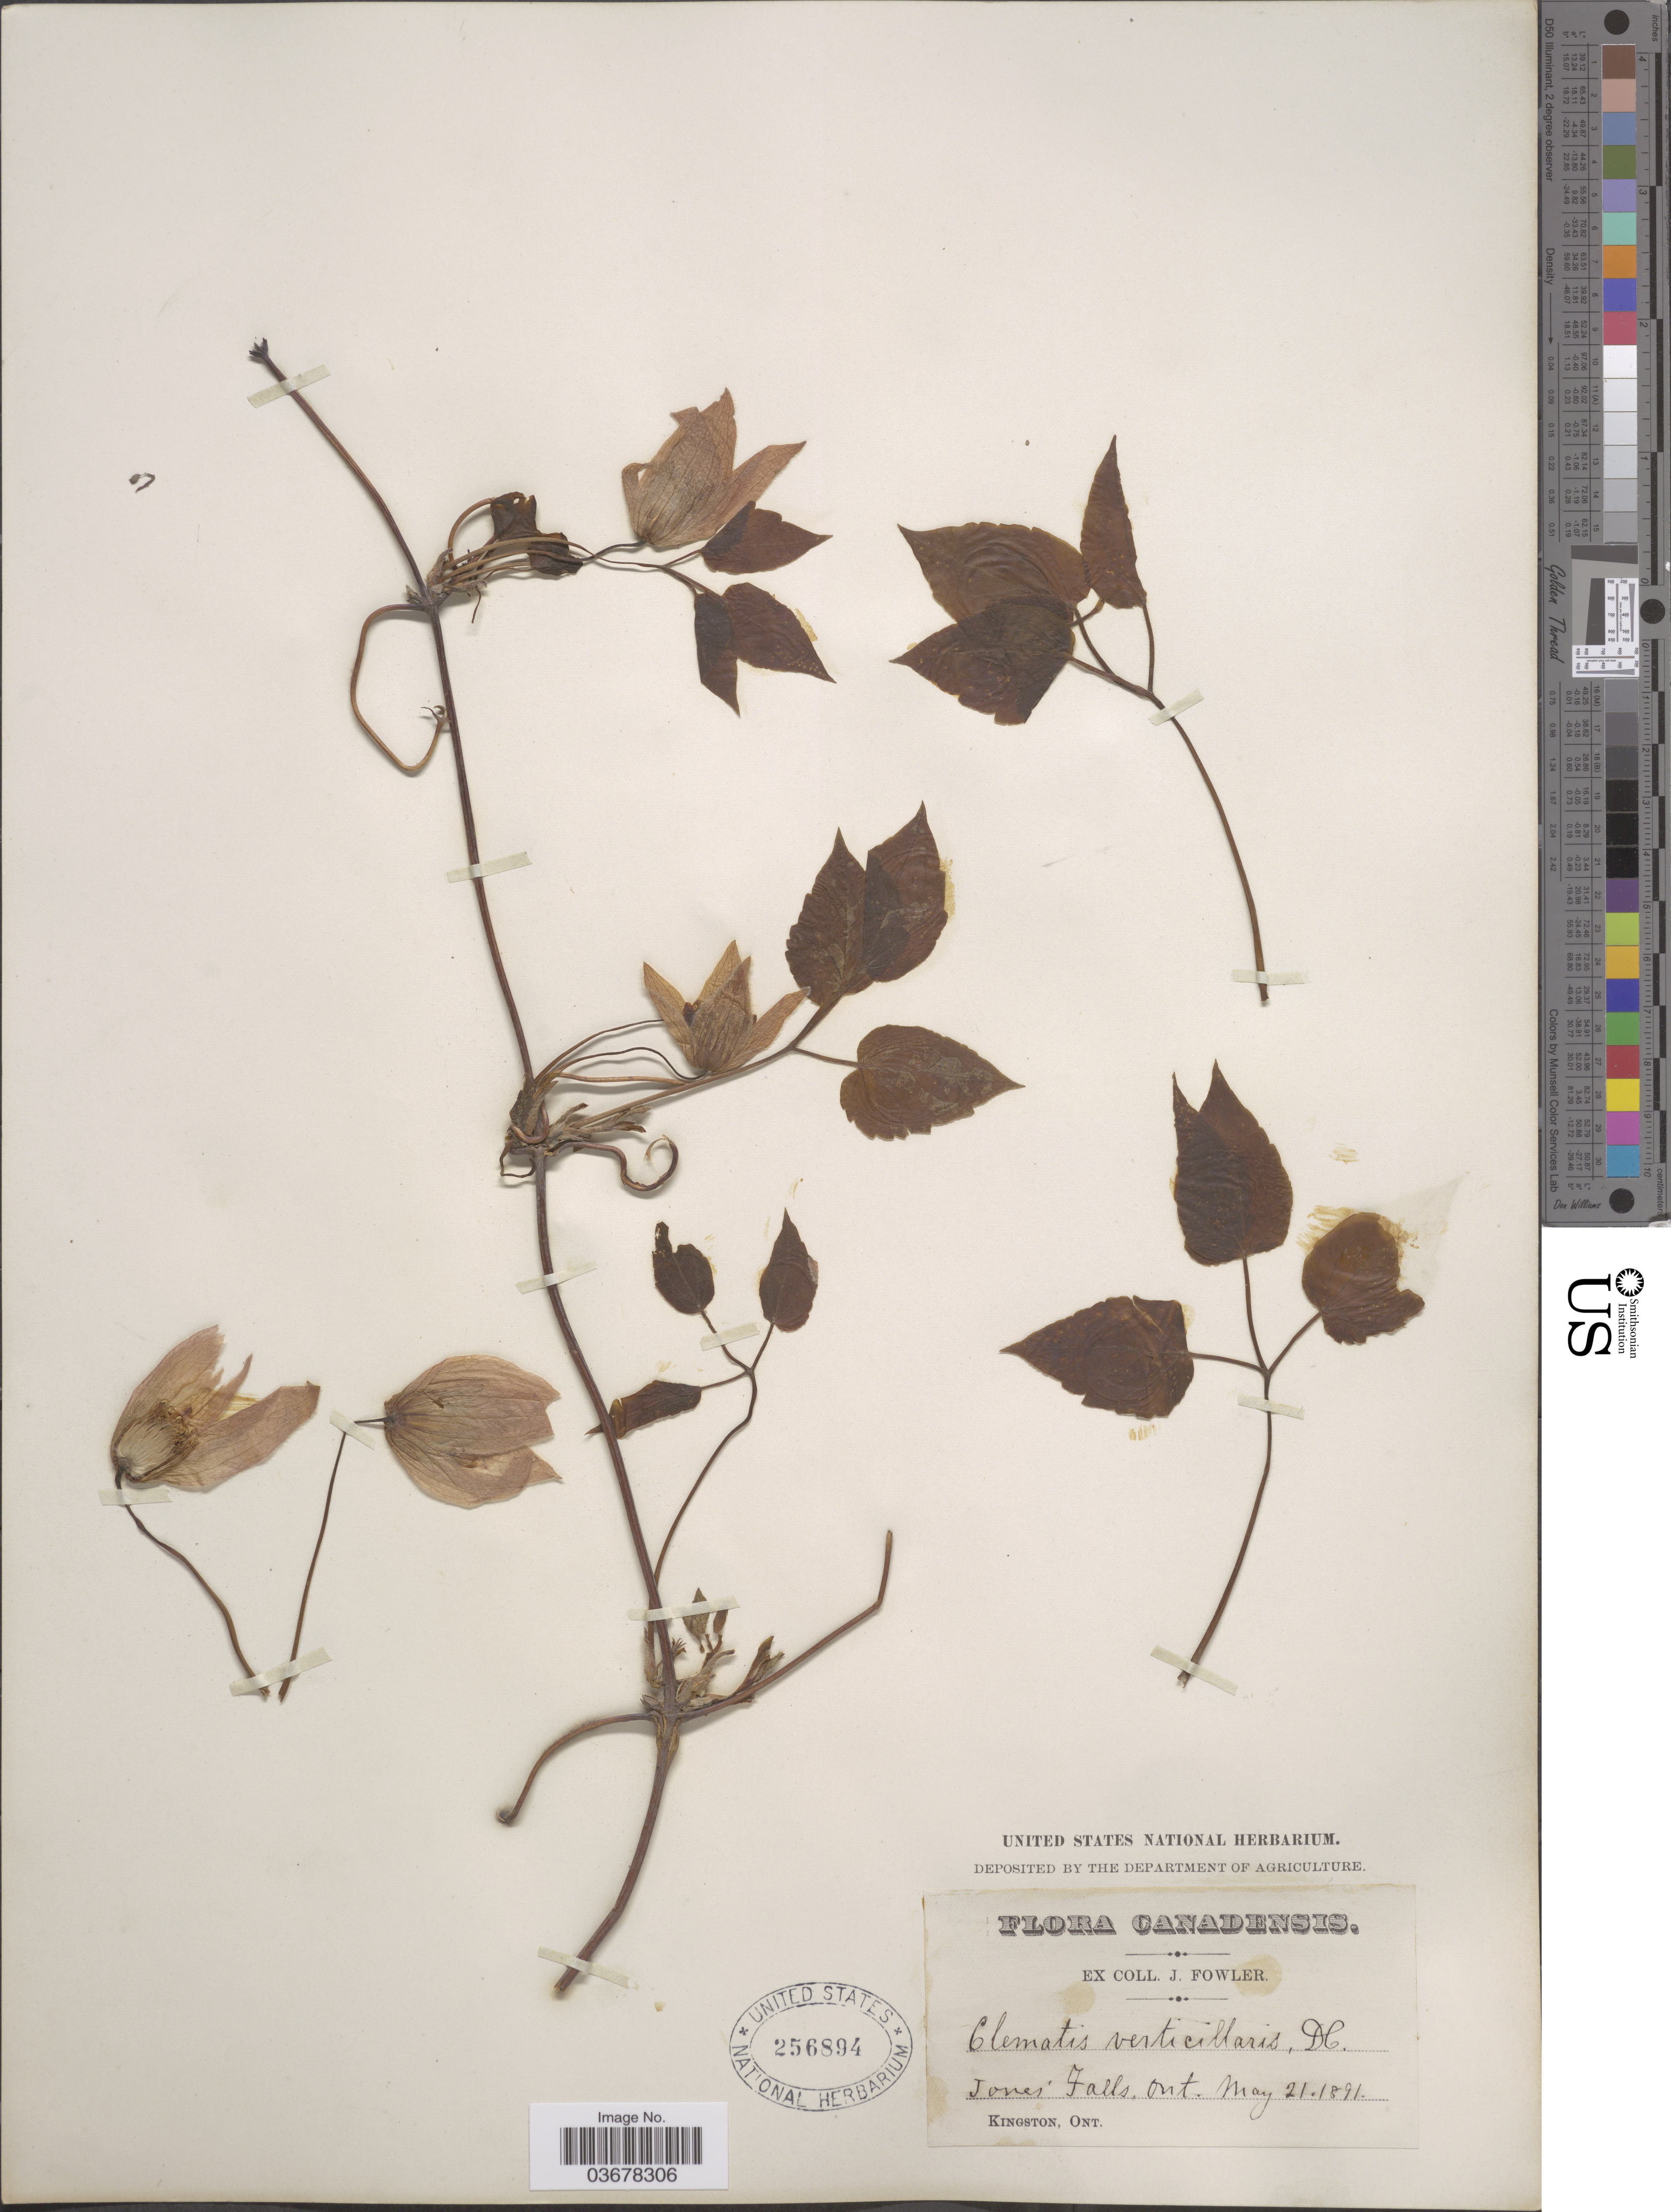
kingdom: Plantae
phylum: Tracheophyta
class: Magnoliopsida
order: Ranunculales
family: Ranunculaceae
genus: Clematis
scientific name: Clematis verticillaris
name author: DC.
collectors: J. Fowler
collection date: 1891-05-21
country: Canada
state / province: Ontario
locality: Jones' Falls. Kingston.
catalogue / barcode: US 256894